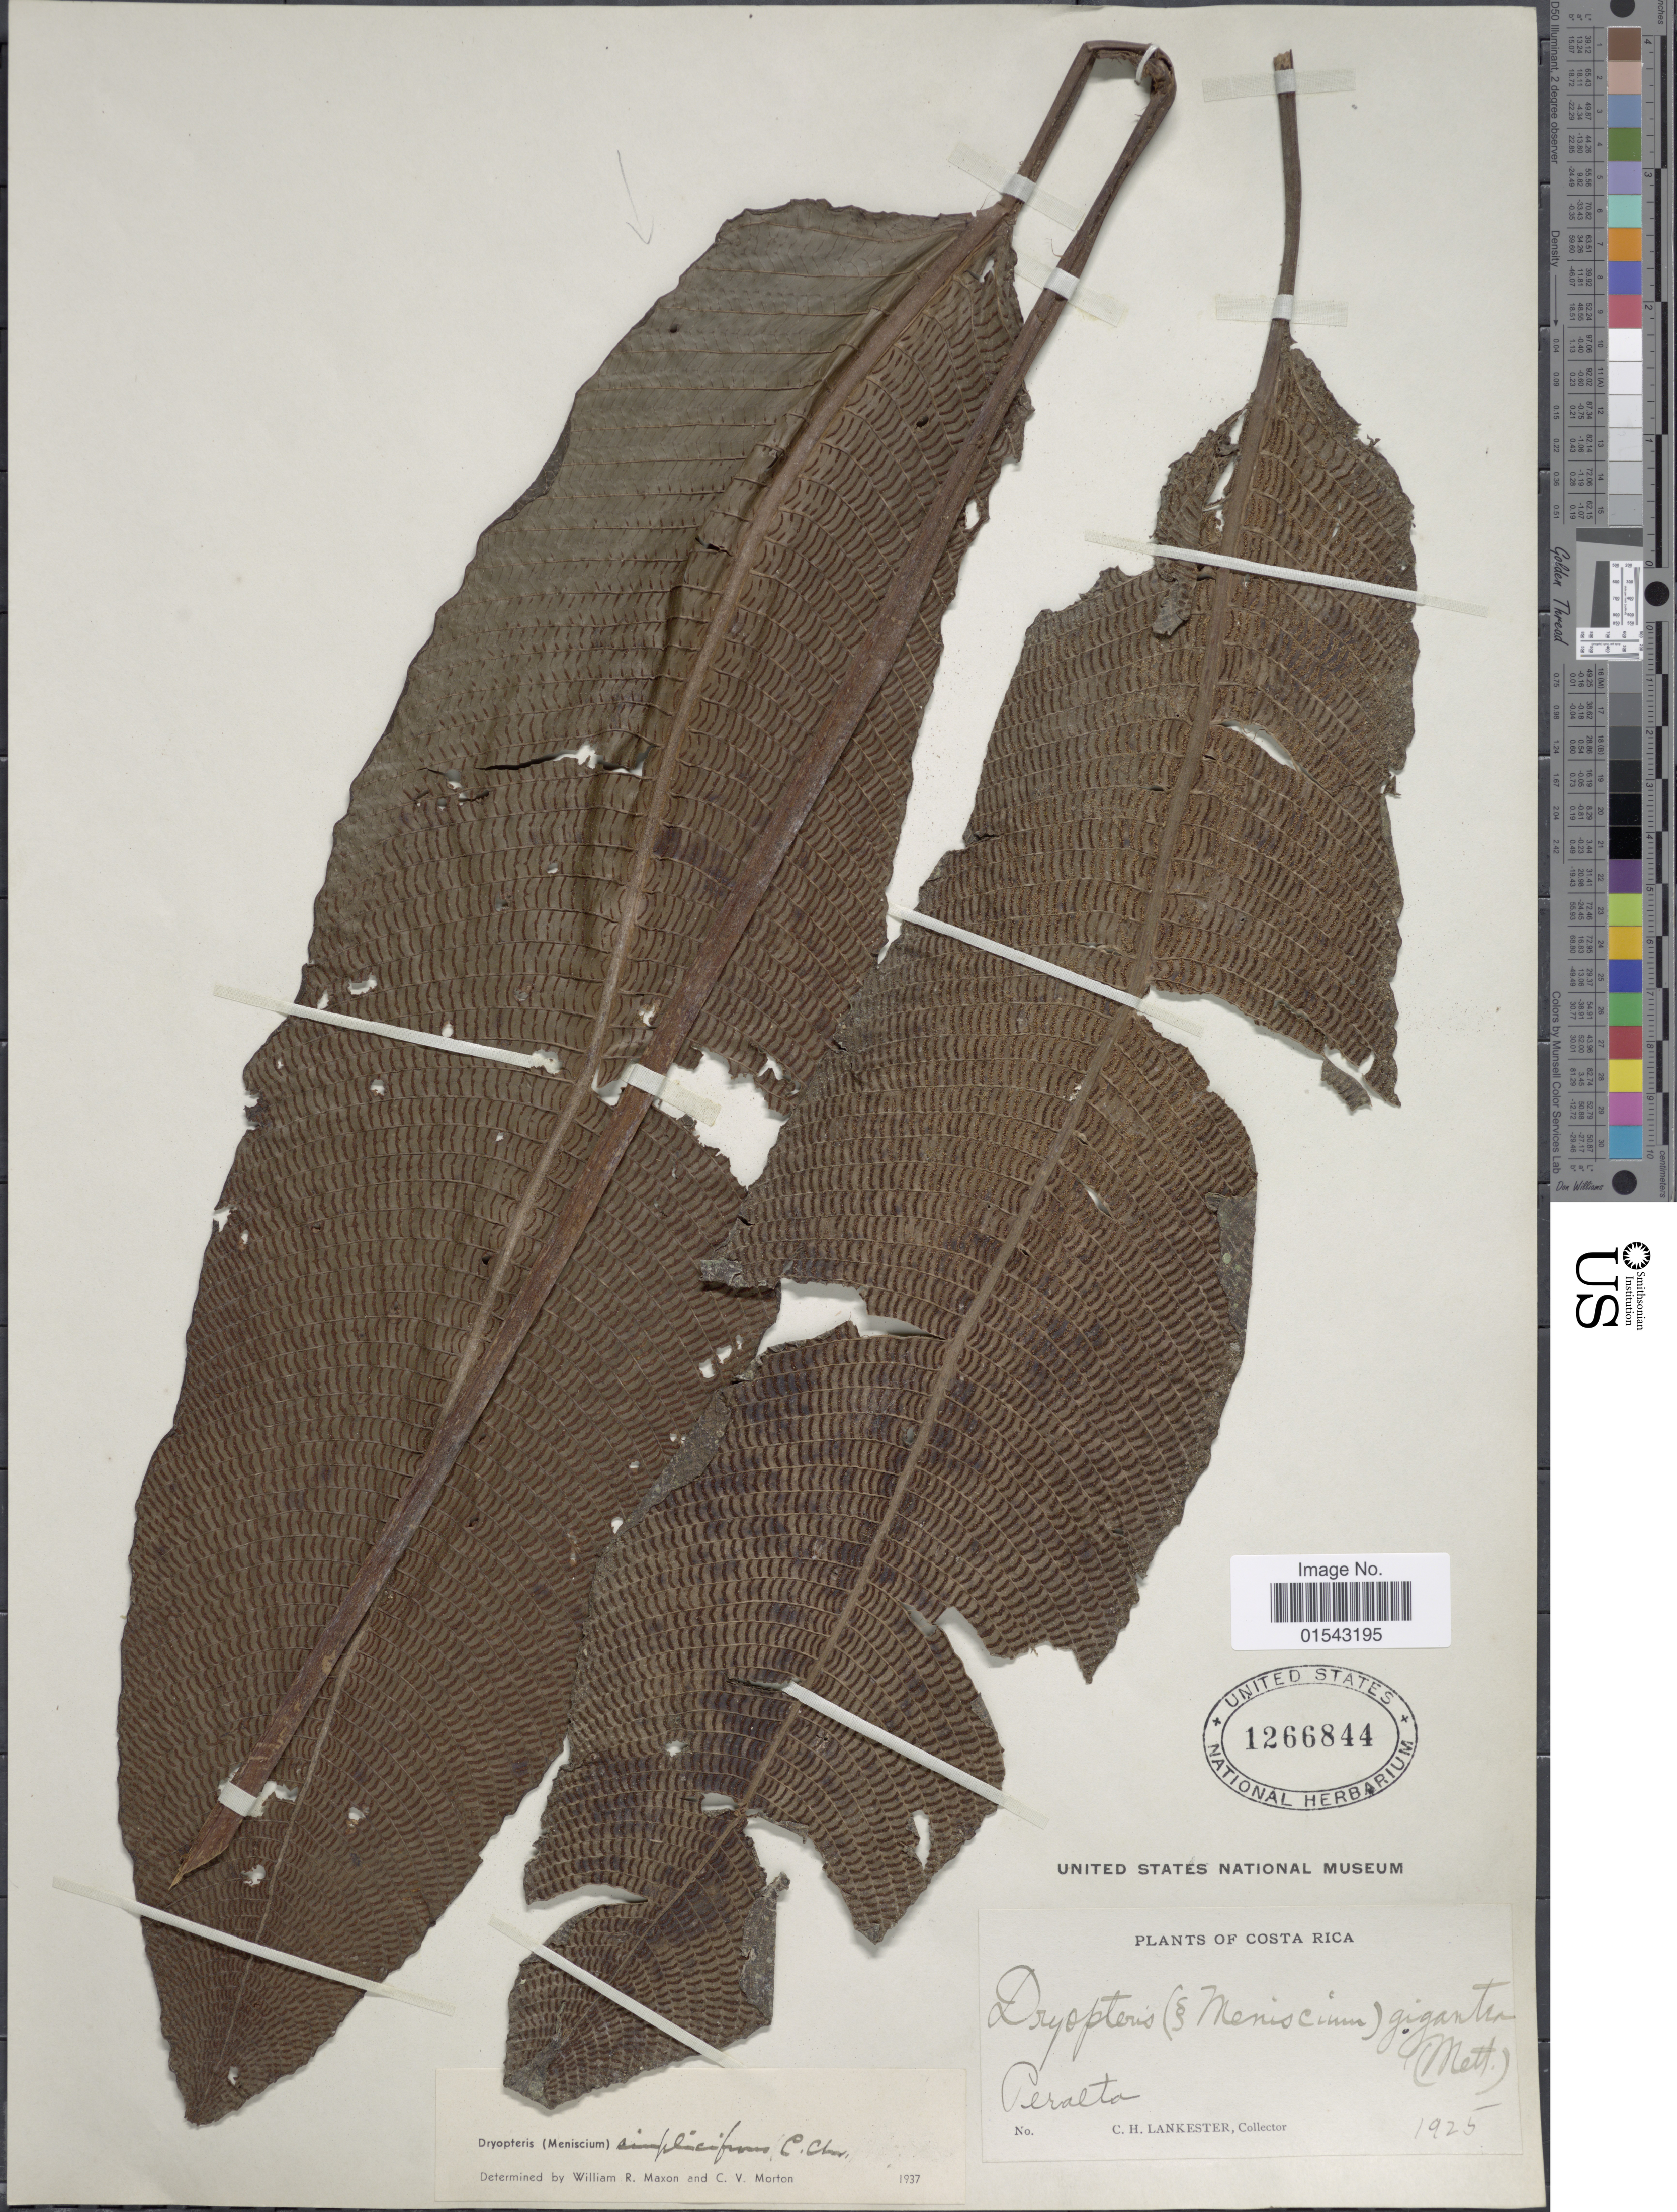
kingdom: Plantae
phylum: Tracheophyta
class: Polypodiopsida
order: Polypodiales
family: Thelypteridaceae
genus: Meniscium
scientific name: Meniscium giganteum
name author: Mett.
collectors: C. H. Lankester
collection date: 1925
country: Costa Rica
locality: Costa Rica, Peralta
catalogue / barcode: US 1266844